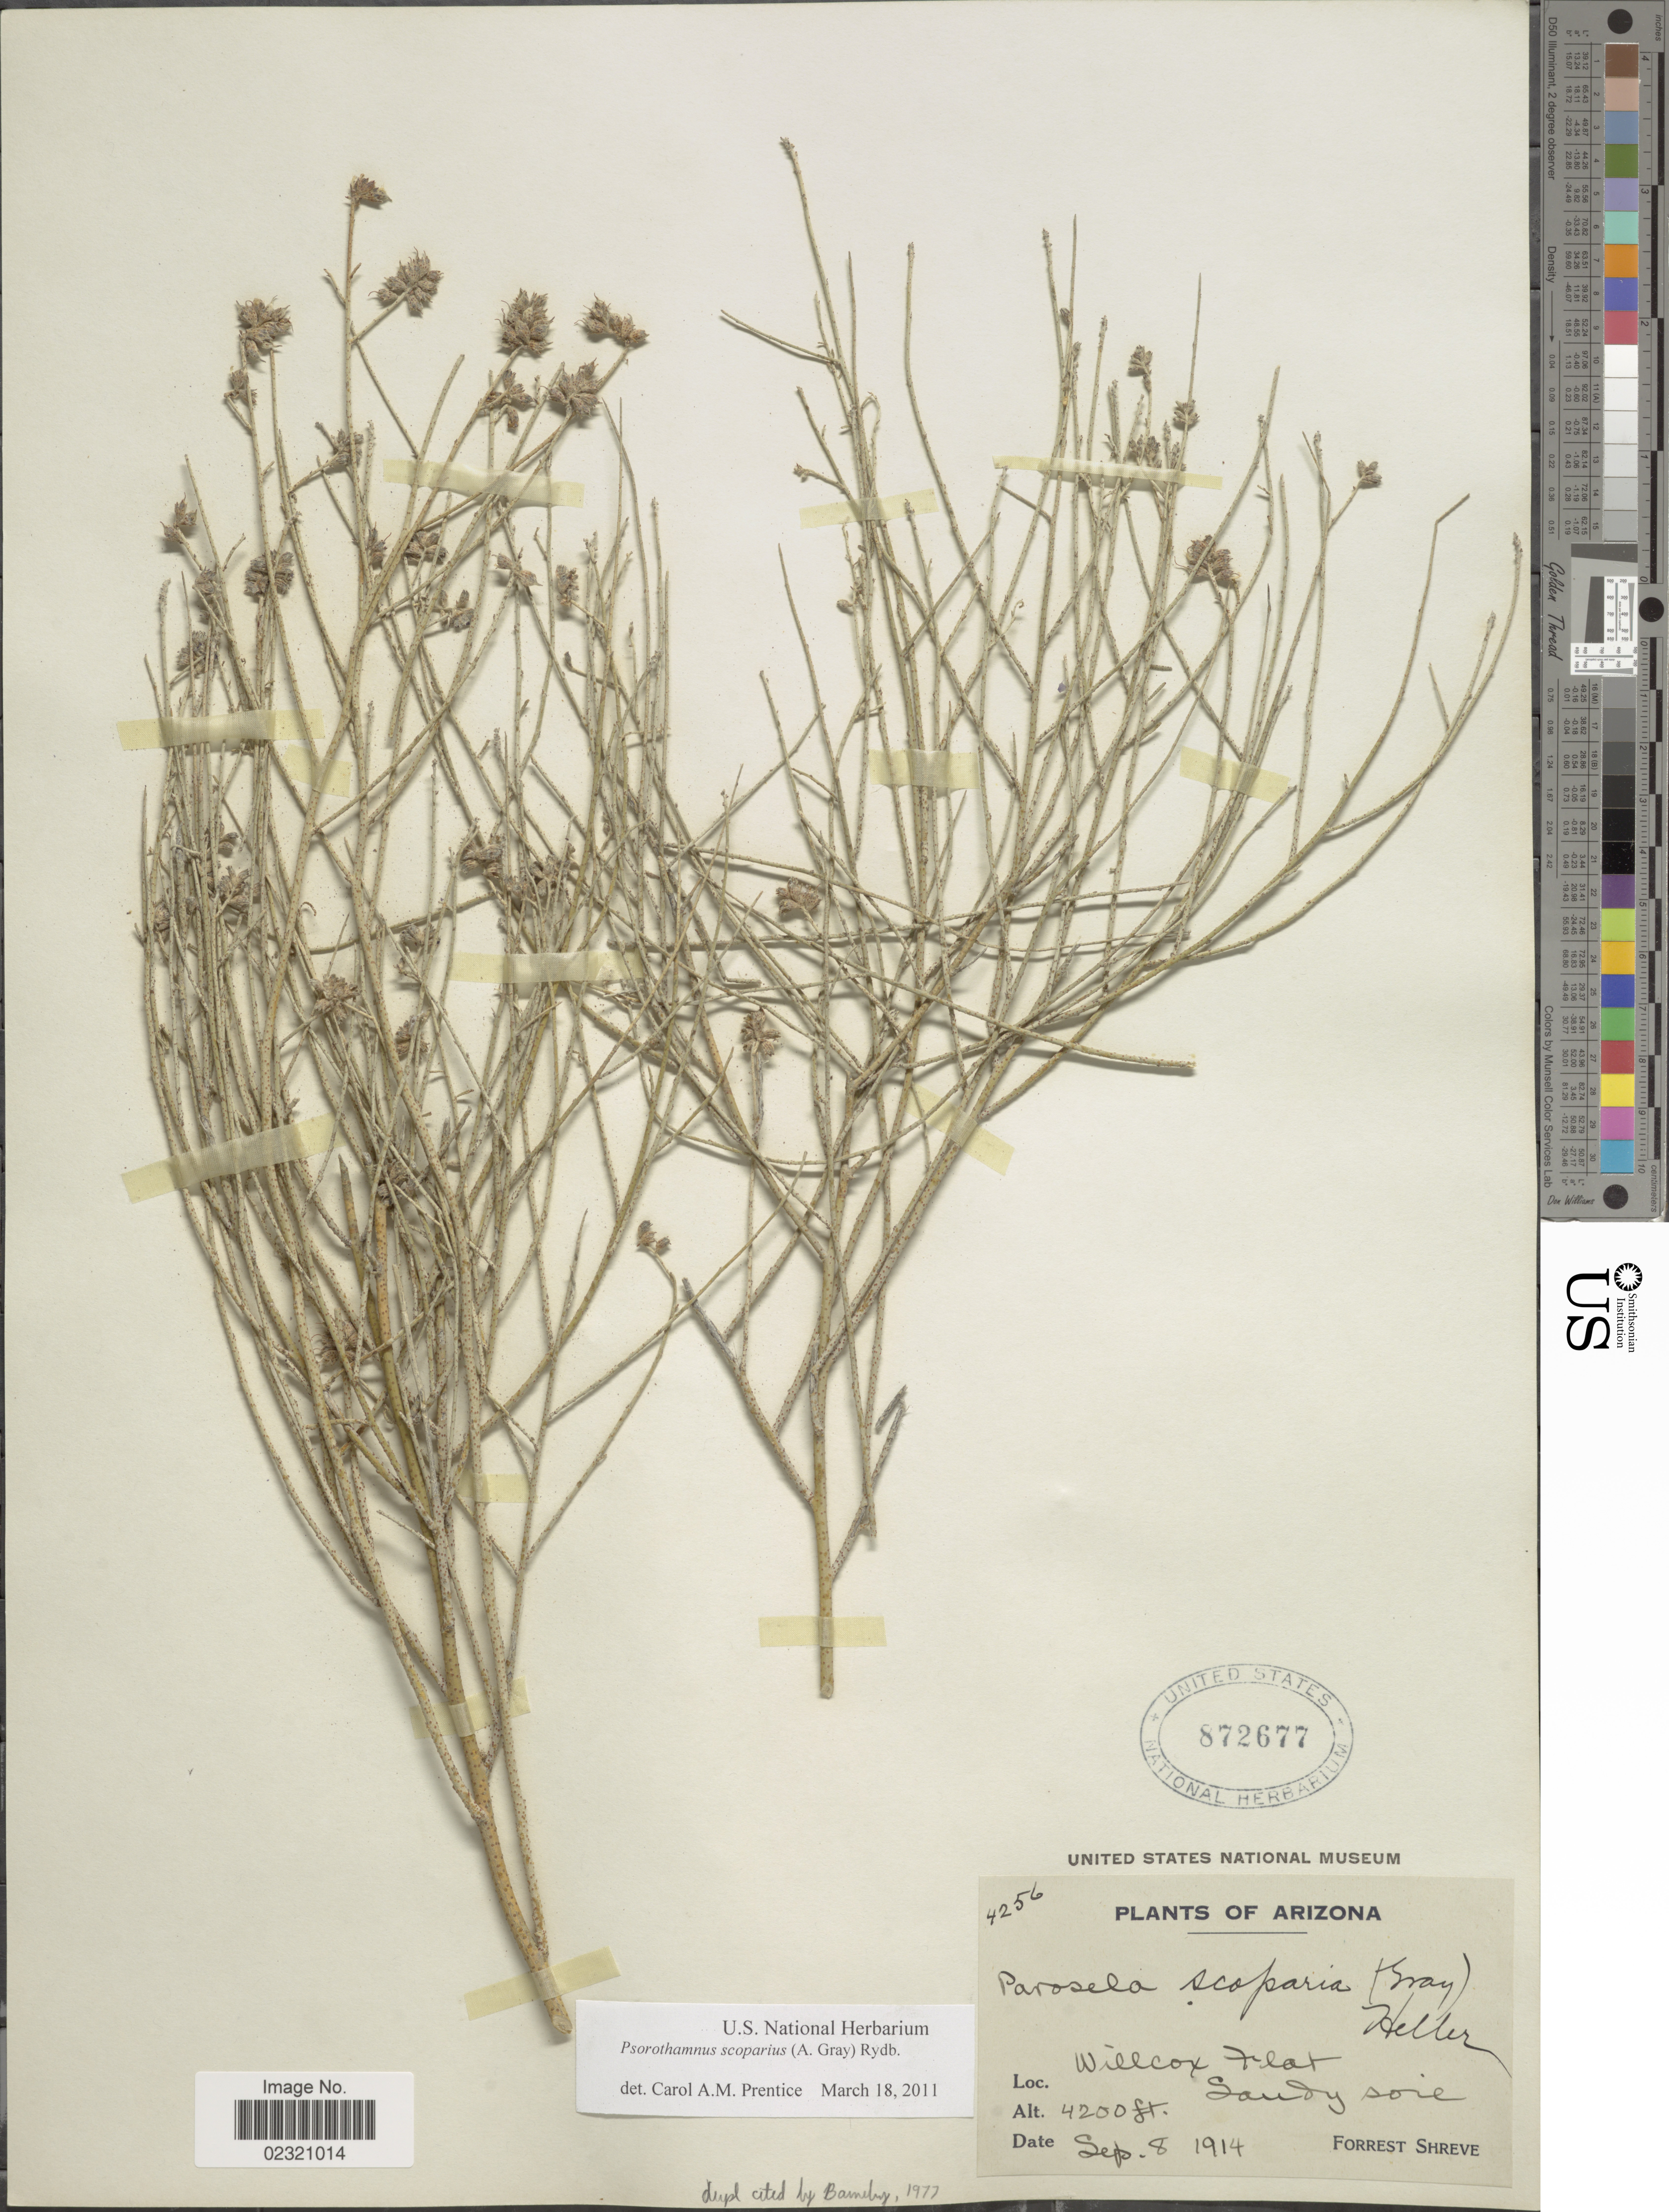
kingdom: Plantae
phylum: Tracheophyta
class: Magnoliopsida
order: Fabales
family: Fabaceae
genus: Psorothamnus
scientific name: Psorothamnus scoparius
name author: (A. Gray) Rydb.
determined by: Prentice, Carol A.M.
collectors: F. Shreve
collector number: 4256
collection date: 1914-09-08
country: United States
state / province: Arizona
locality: Wilcox Flat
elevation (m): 1280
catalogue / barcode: US 872677